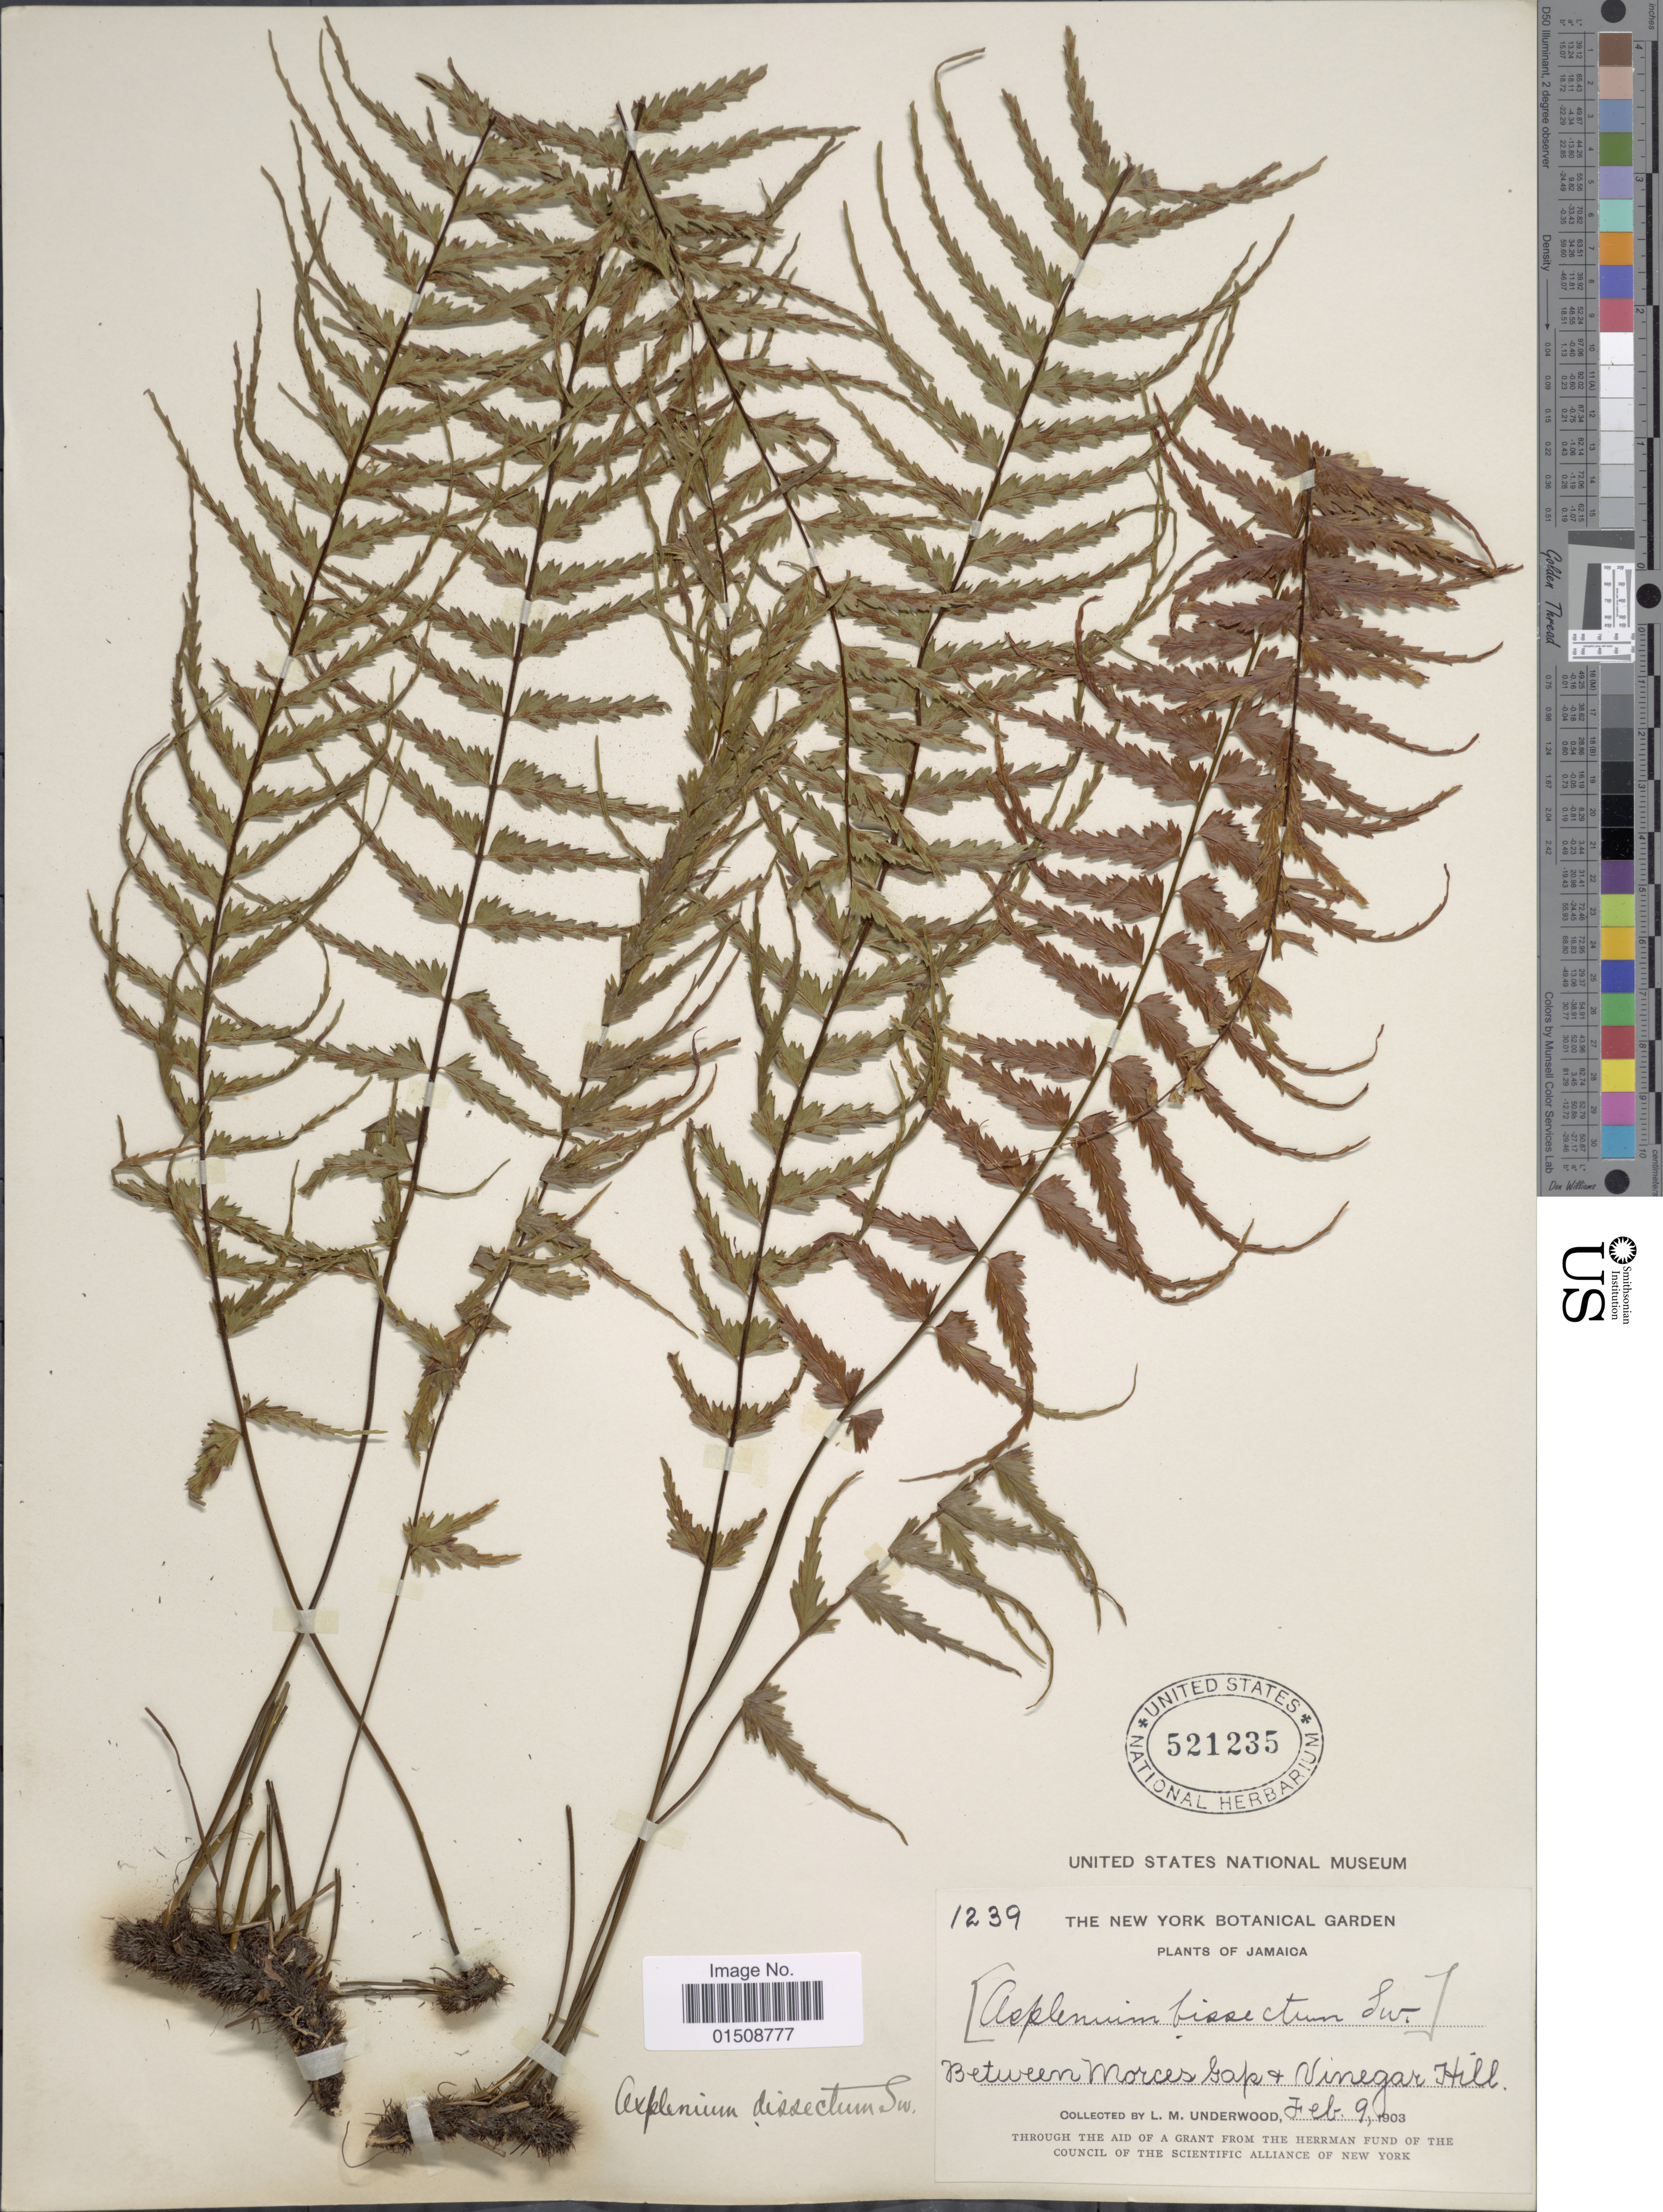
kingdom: Plantae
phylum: Tracheophyta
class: Polypodiopsida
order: Polypodiales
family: Aspleniaceae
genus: Asplenium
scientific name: Asplenium dissectum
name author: Brack. in Wilkes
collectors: L. M. Underwood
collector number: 1239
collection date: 1903-02-09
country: Jamaica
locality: Between Morces Gap & Vinegar Hill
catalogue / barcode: US 521235